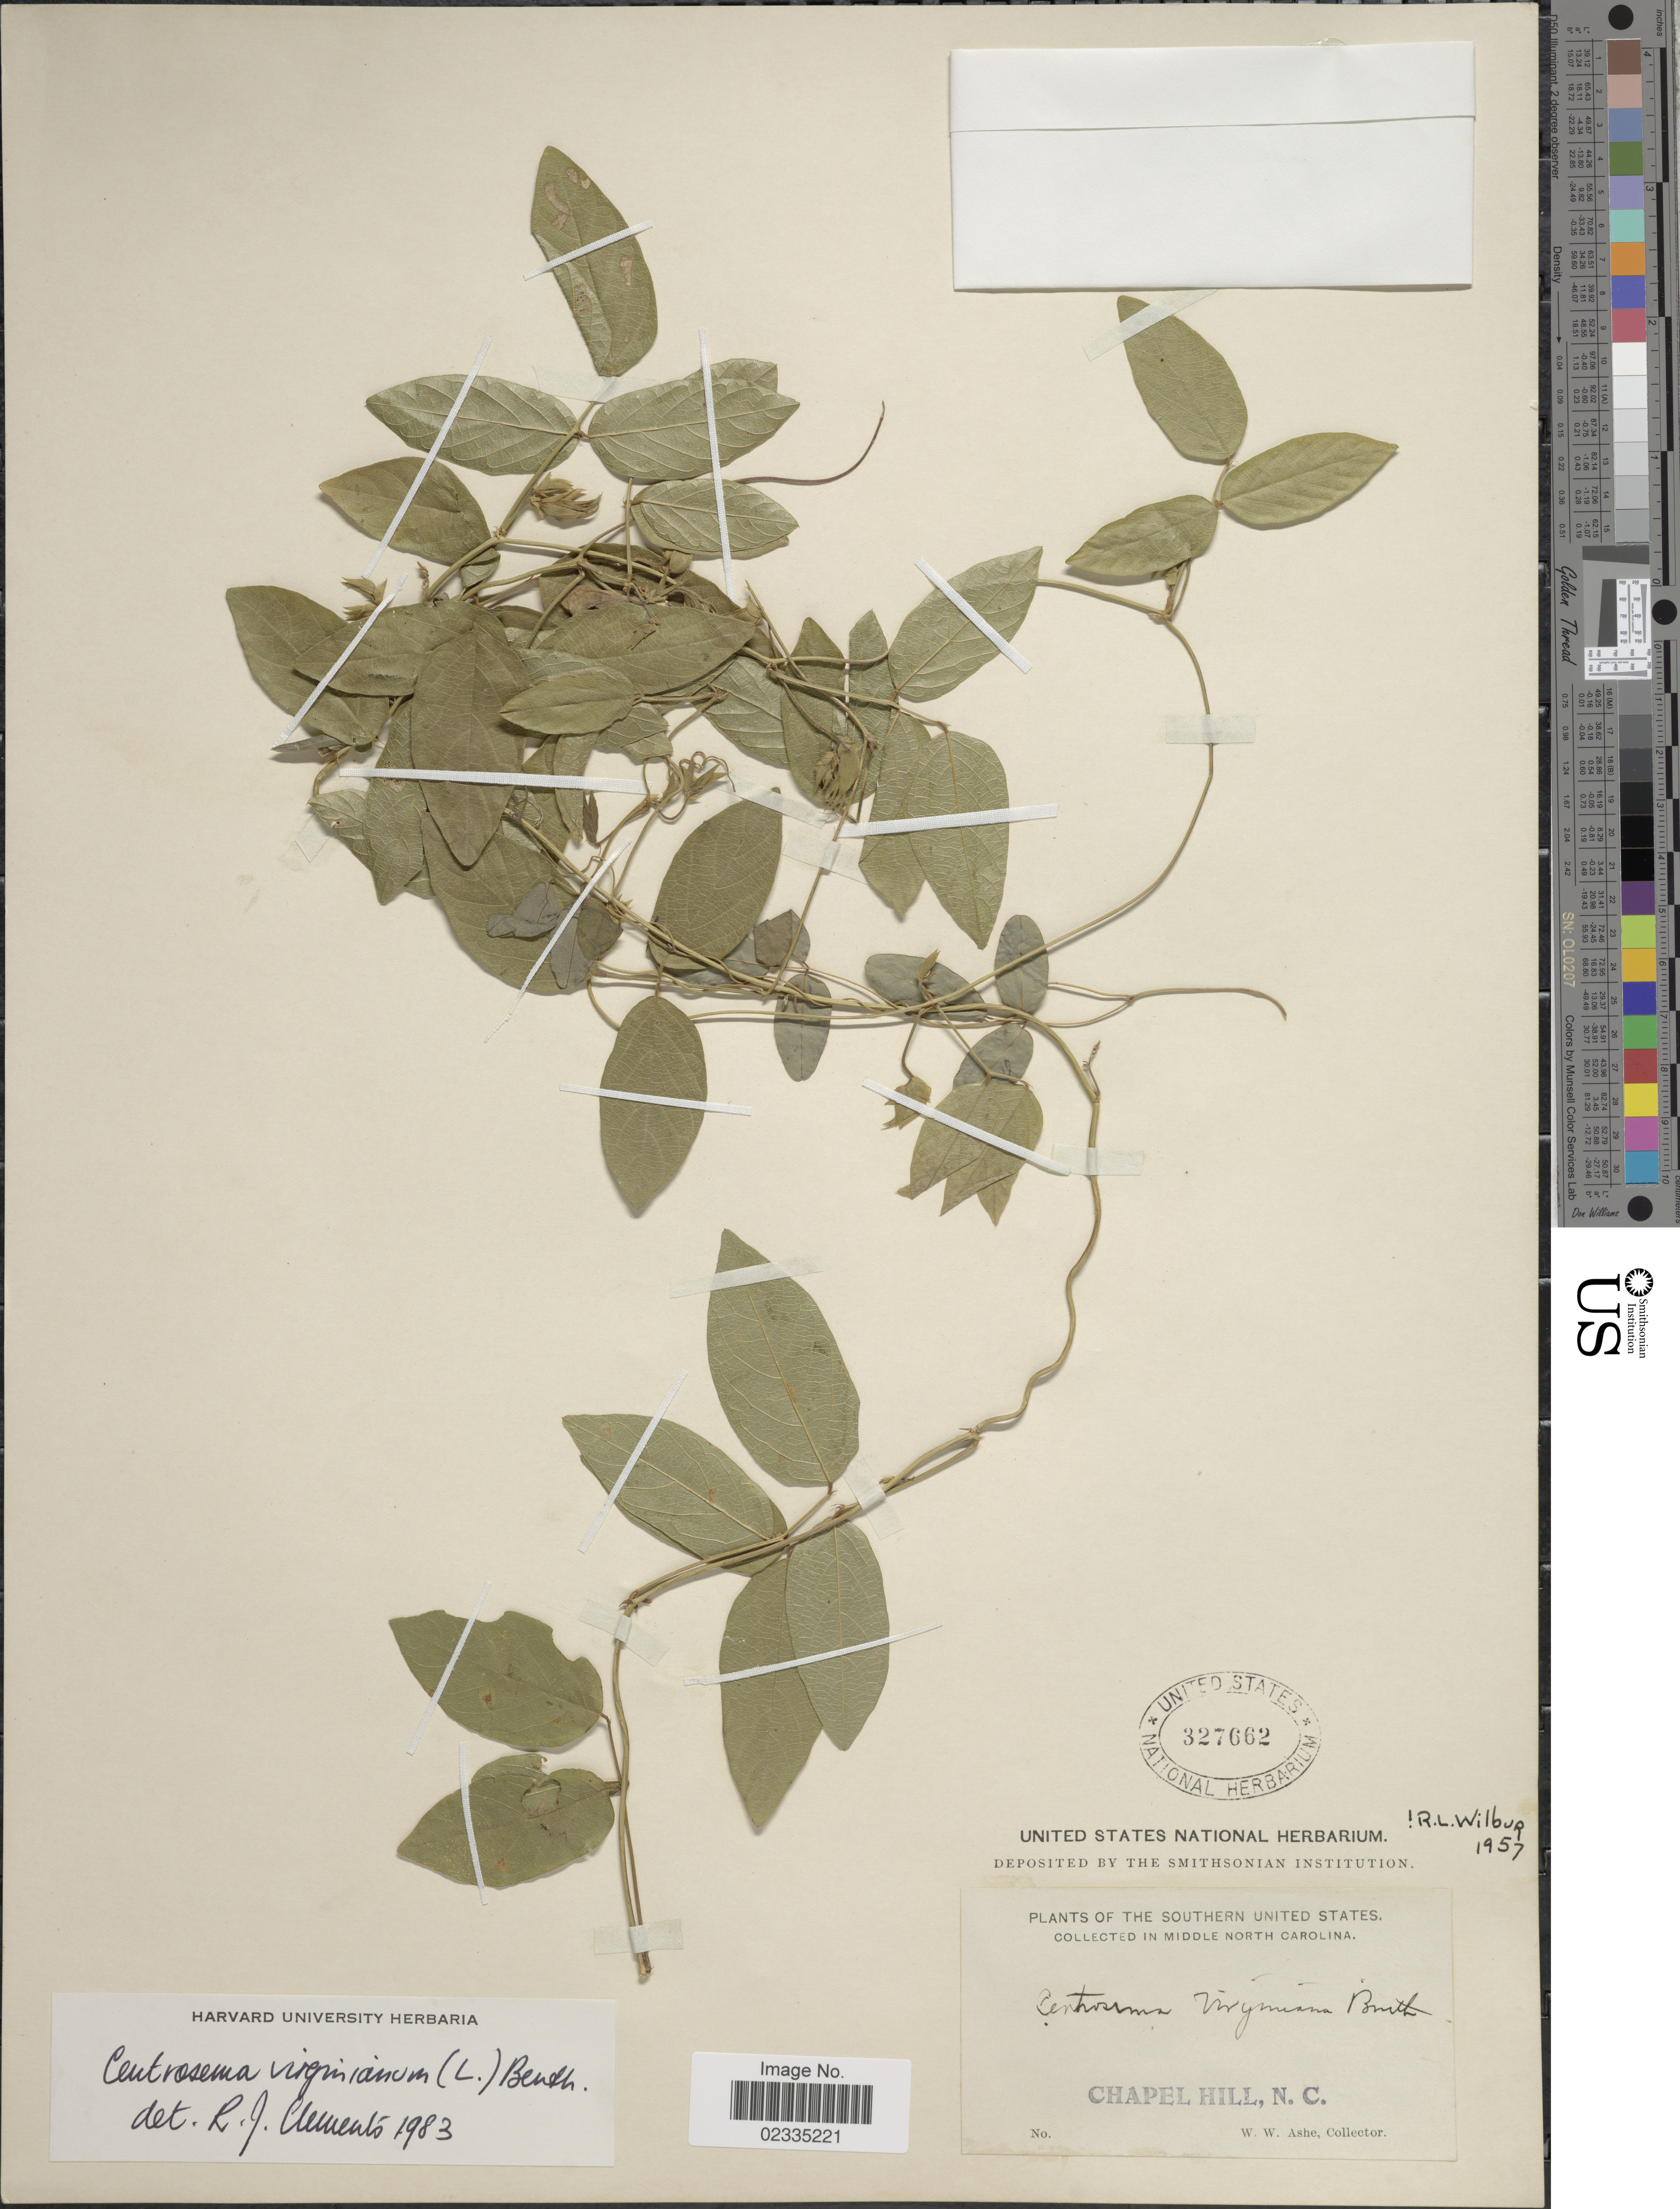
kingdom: Plantae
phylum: Tracheophyta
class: Magnoliopsida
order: Fabales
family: Fabaceae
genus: Centrosema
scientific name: Centrosema virginianum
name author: (L.) Benth.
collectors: W. W. Ashe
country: United States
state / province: North Carolina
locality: The Southern United States, In the Middle North Carolina, Chapel Hill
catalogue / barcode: US 327662